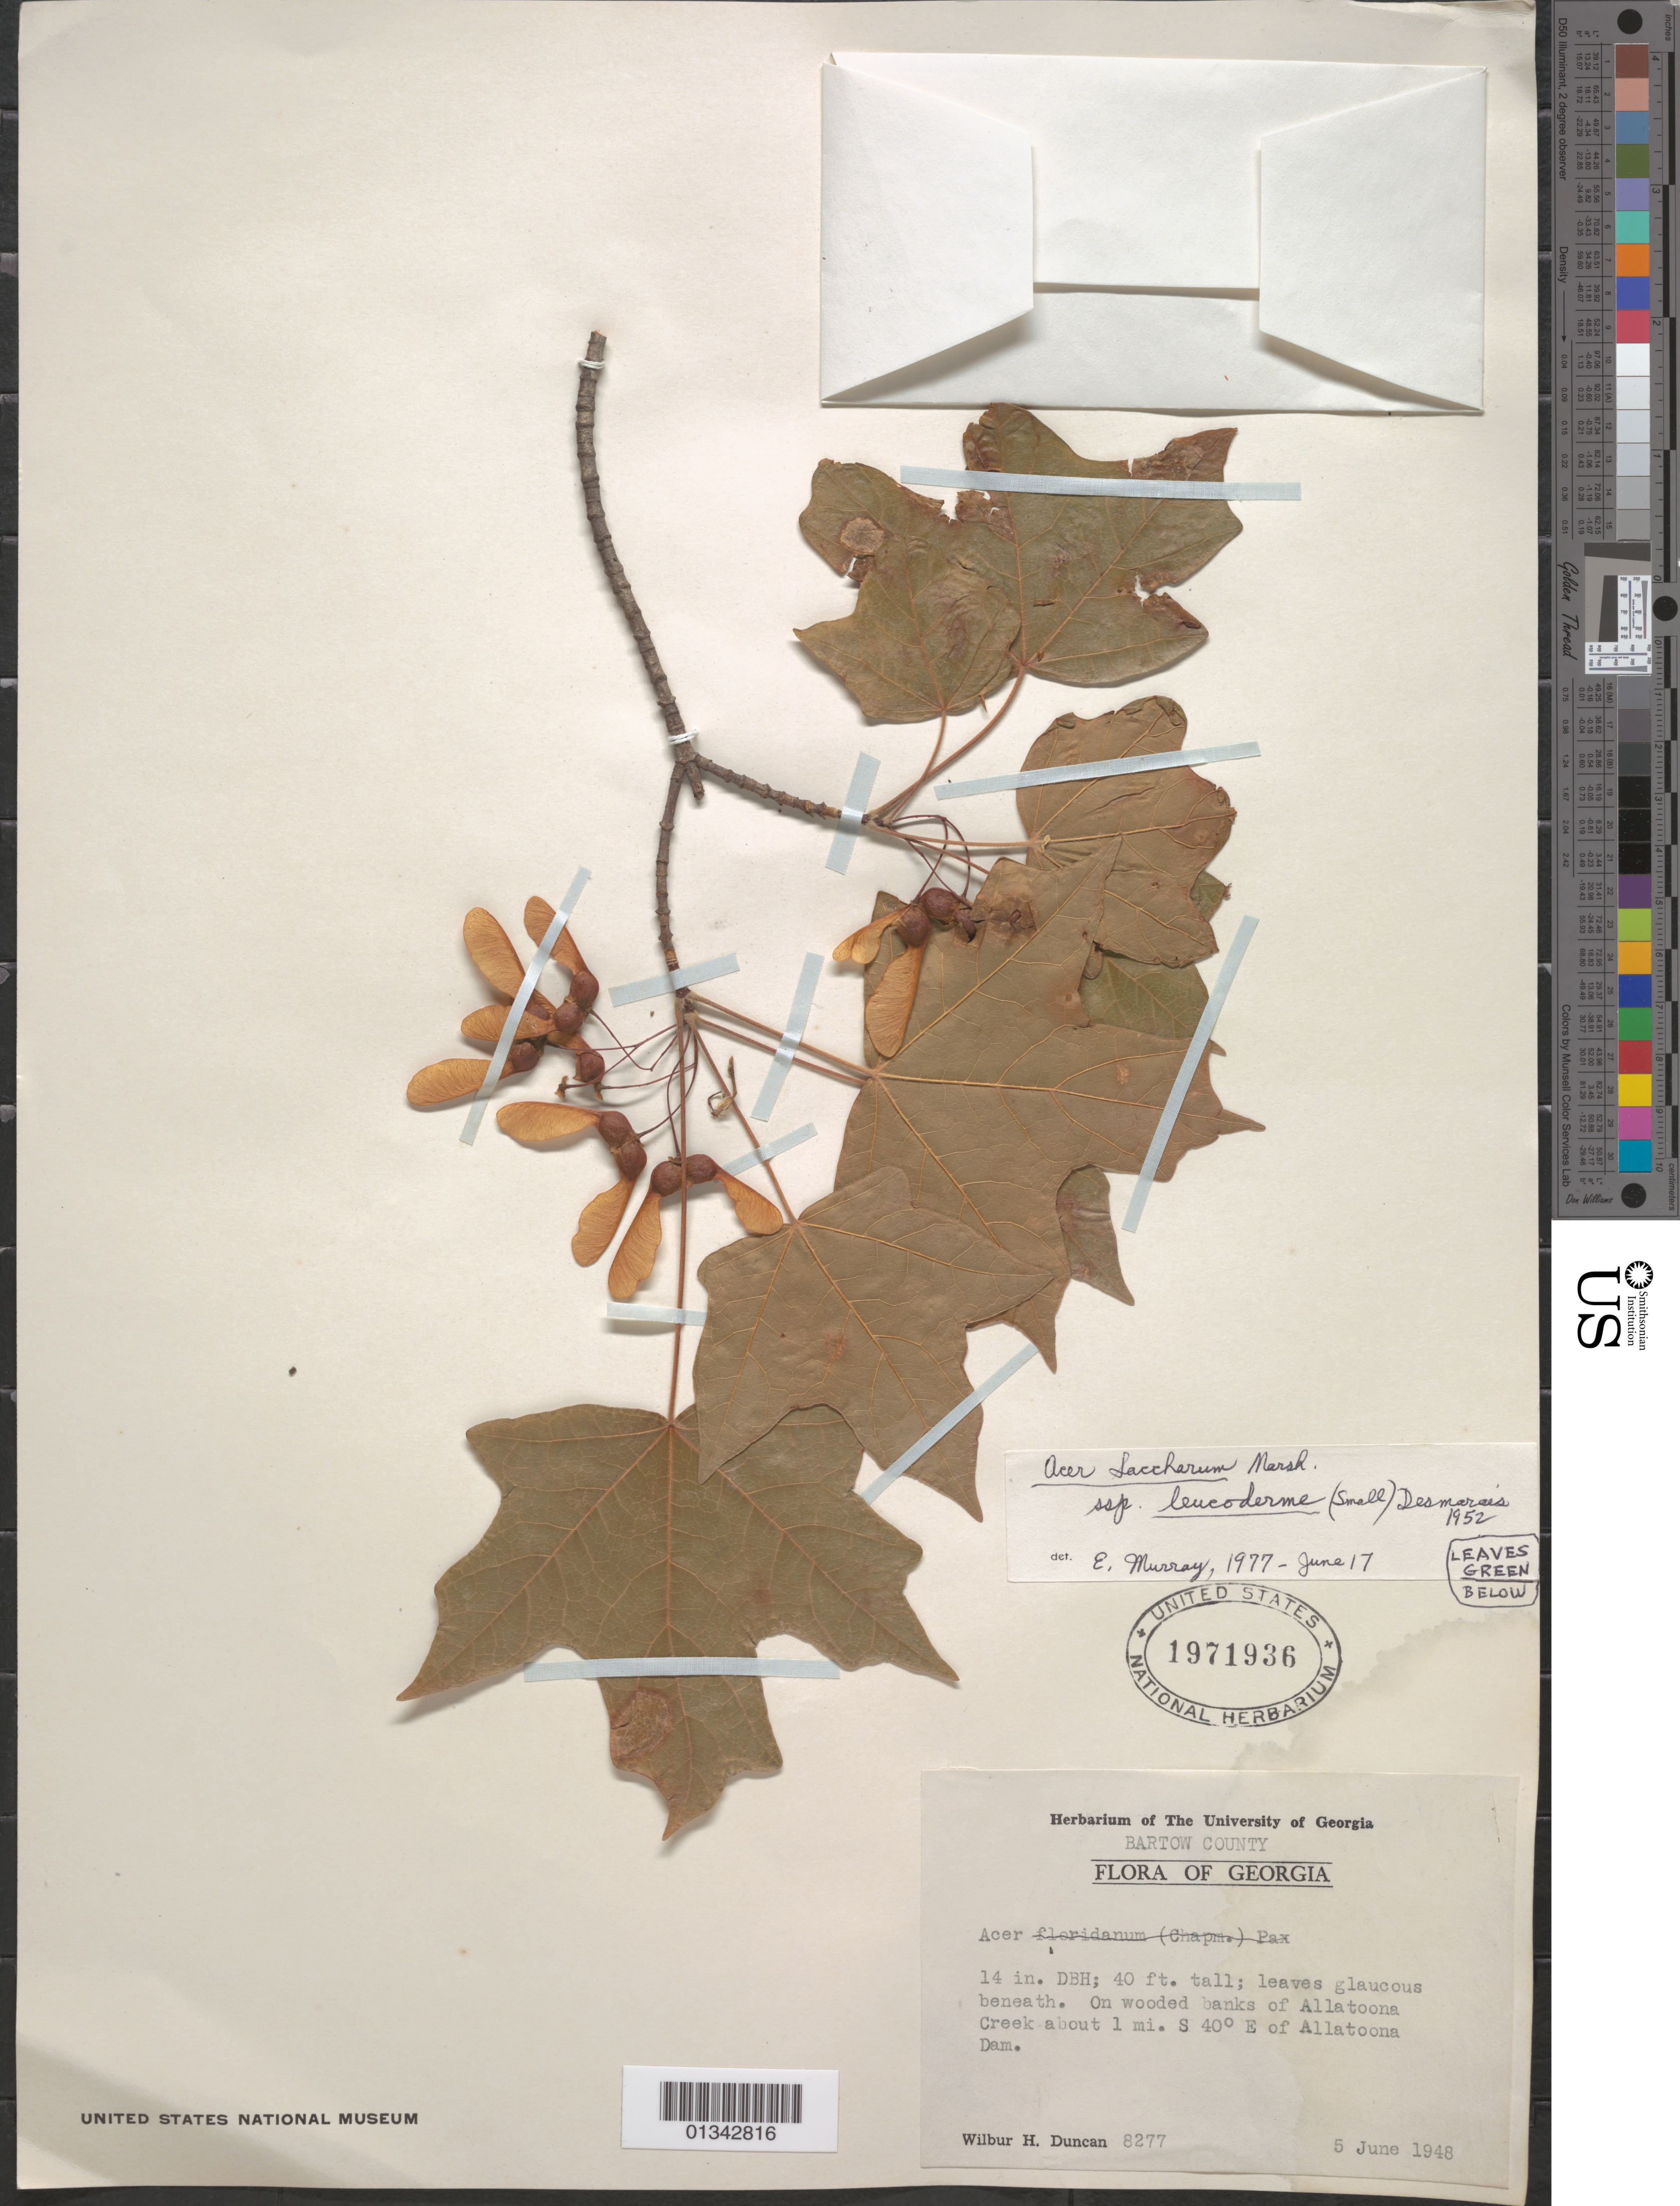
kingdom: Plantae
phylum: Tracheophyta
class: Magnoliopsida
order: Sapindales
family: Sapindaceae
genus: Acer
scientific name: Acer saccharum subsp. leucoderme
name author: (Small) Desmarais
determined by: Murray, Edward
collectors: W. H. Duncan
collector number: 8277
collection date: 1948-06-05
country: United States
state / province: Georgia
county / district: Bartow County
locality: Bartow County, banks of Allatoona Creek about 1 mile S 40° E of Allatoona Dam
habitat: On wooded banks of creek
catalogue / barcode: US 1971936